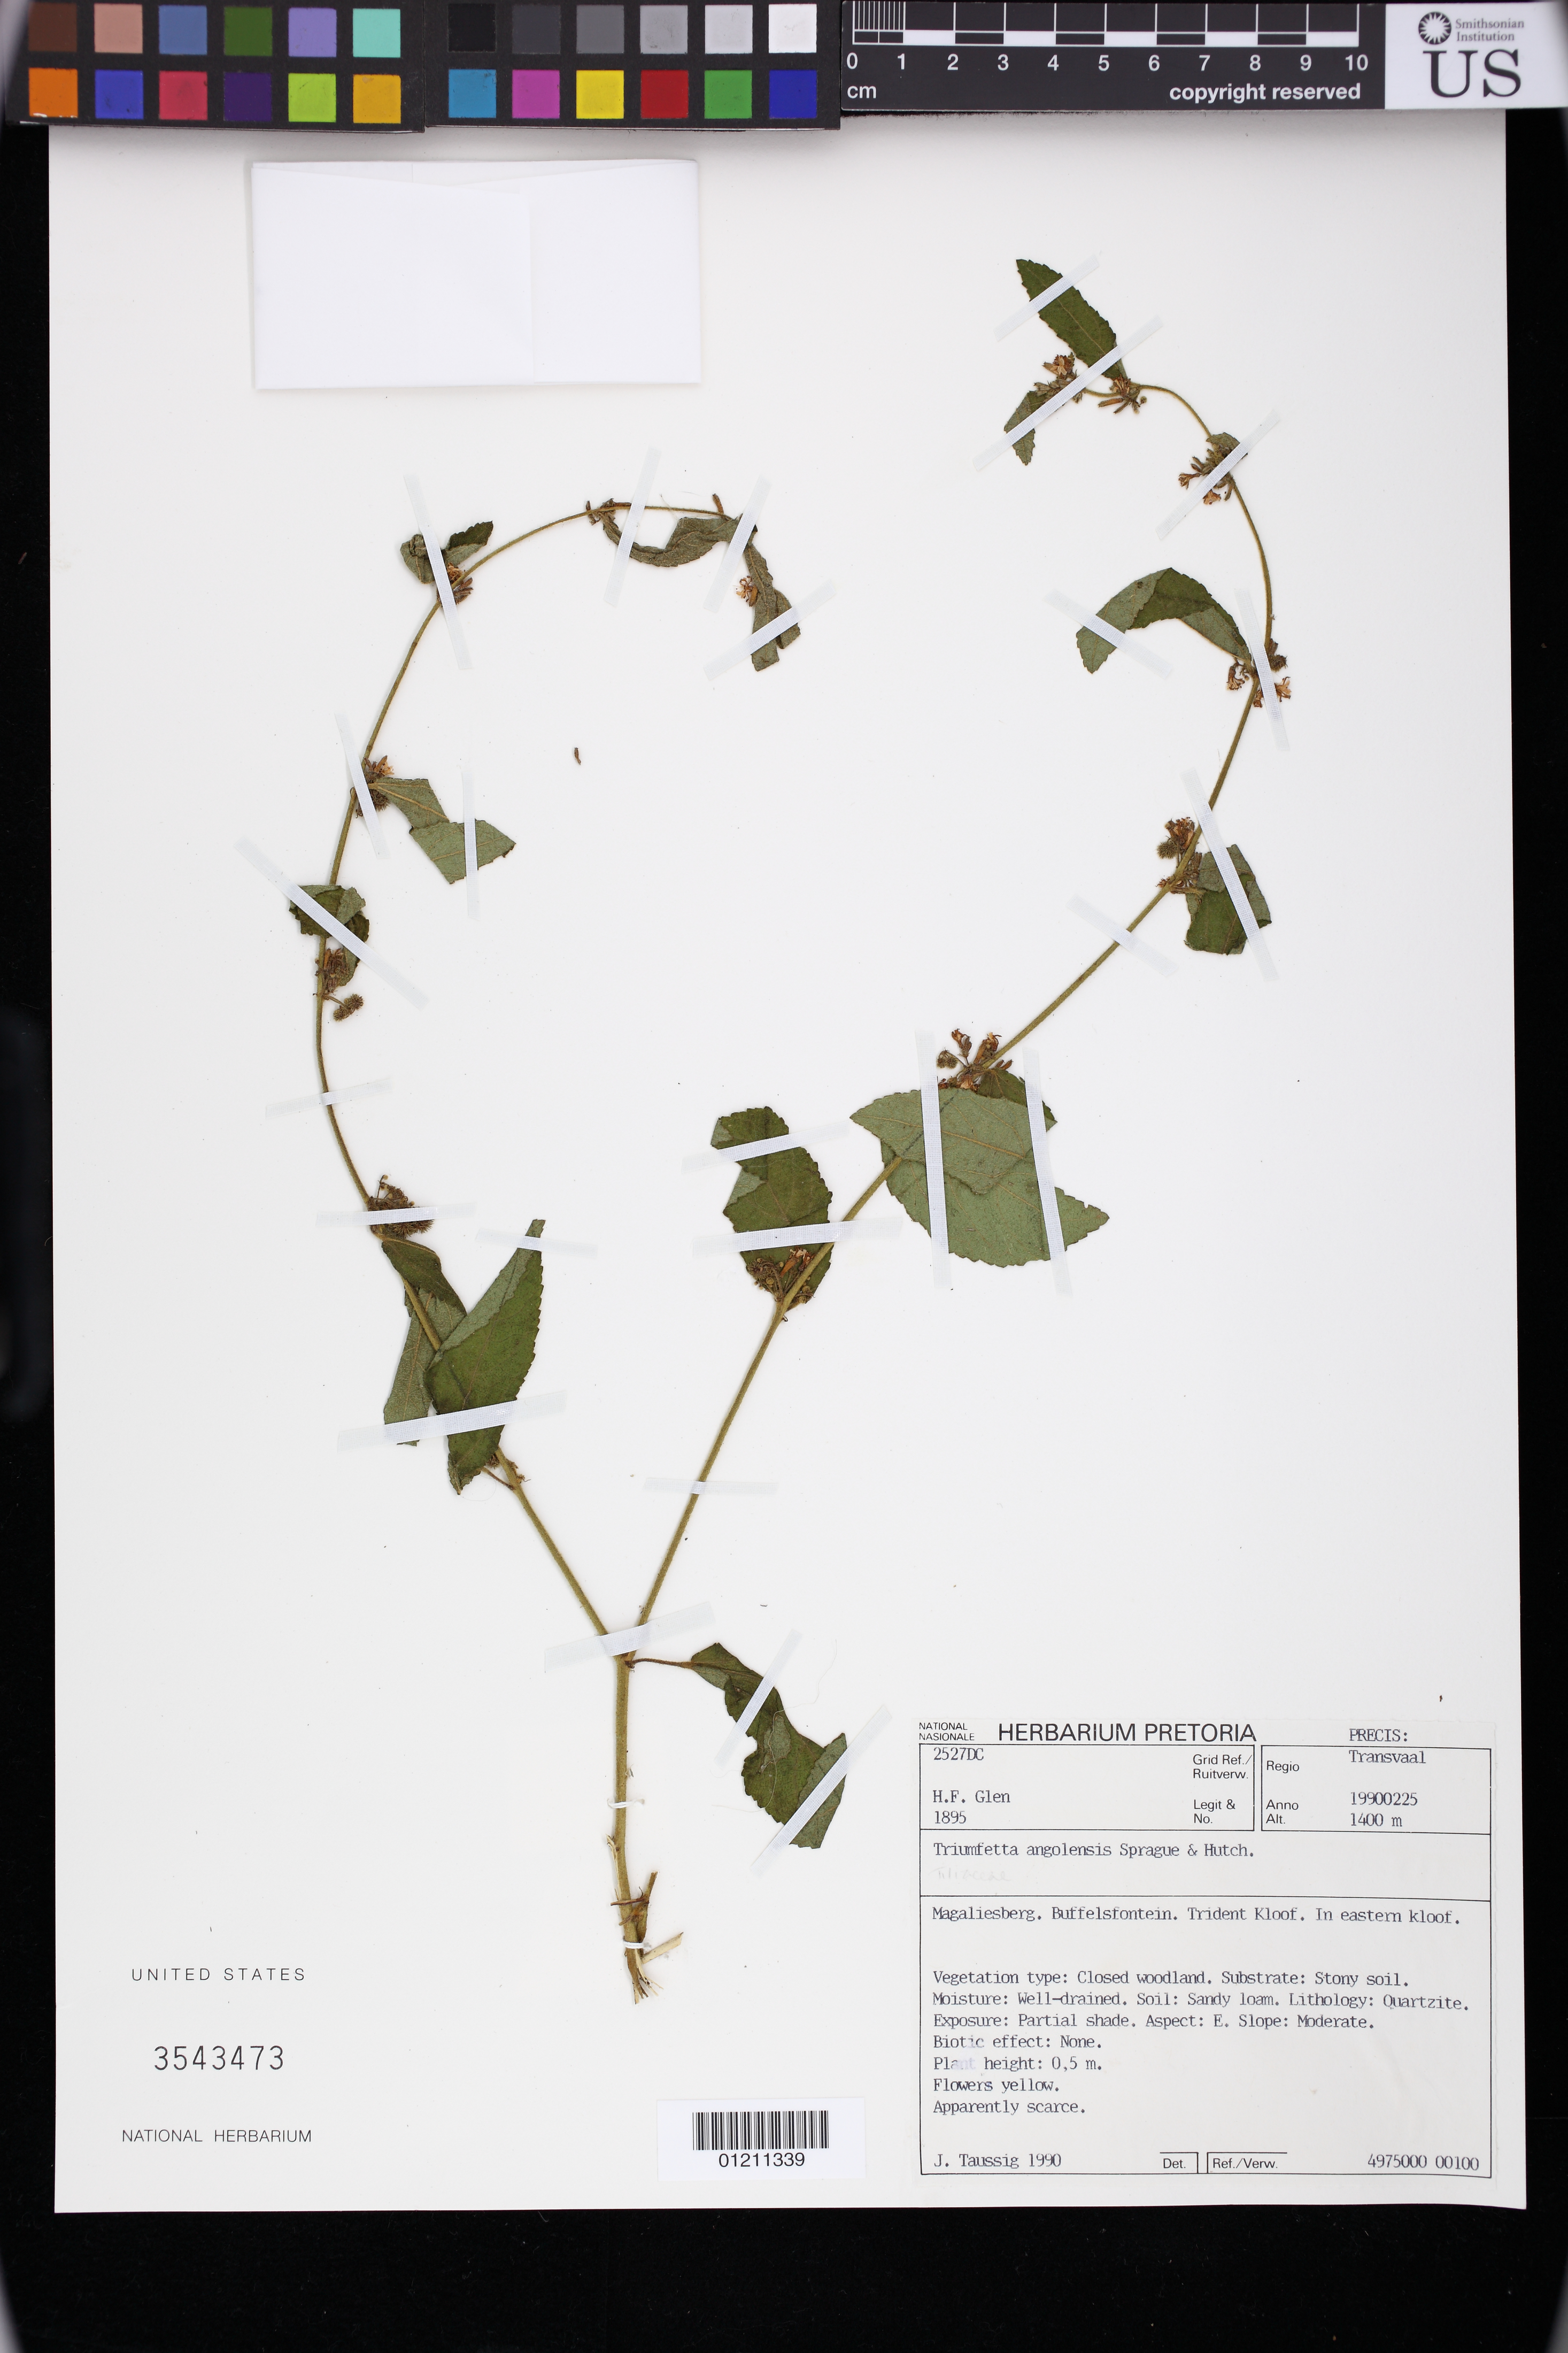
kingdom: Plantae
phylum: Tracheophyta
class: Magnoliopsida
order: Malvales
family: Malvaceae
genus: Triumfetta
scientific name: Triumfetta angiensis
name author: De Wild.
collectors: H. F. Glen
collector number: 1895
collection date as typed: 25 Feb 1990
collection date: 1990-02-25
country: South Africa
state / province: North West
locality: Transvaal. Magaliesberg. Buffelsfontein. Trident Kloof. In eastern kloof.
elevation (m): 1400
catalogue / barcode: US 3543473